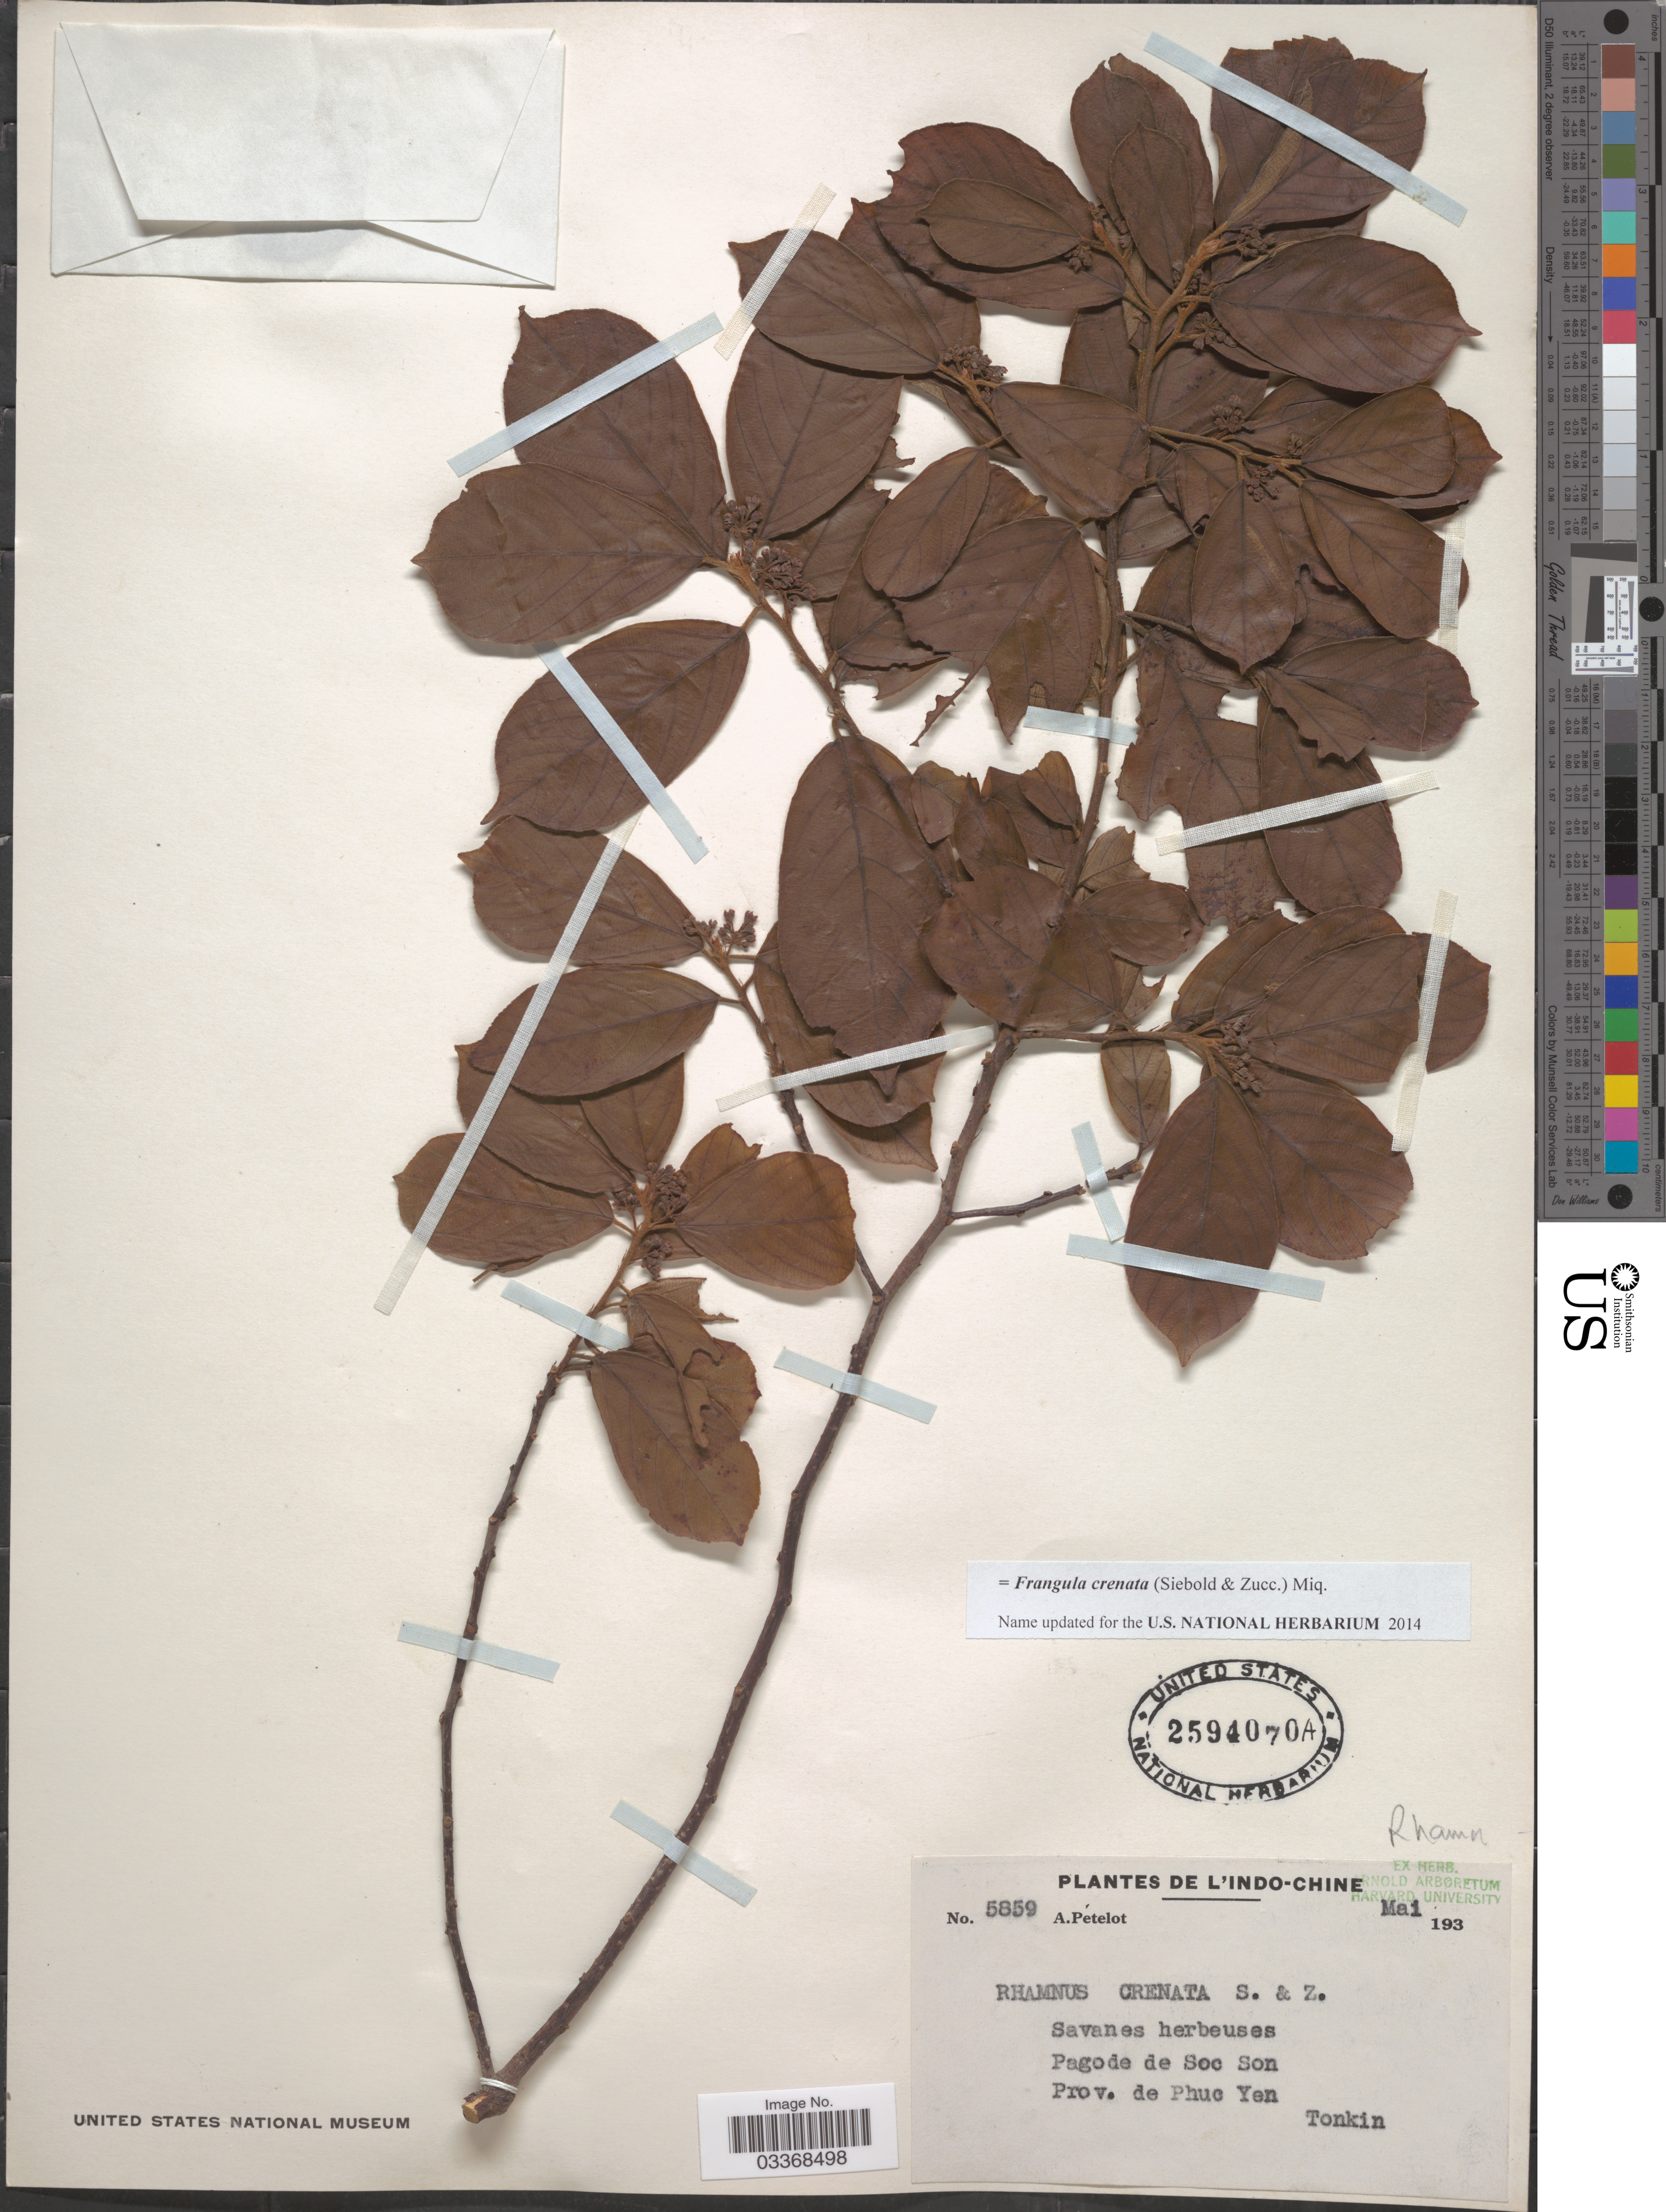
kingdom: Plantae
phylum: Tracheophyta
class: Magnoliopsida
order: Rosales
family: Rhamnaceae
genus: Frangula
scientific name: Frangula crenata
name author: (Siebold & Zucc.) Miq.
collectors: A. Petelot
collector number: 5859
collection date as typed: Mai 193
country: Vietnam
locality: L'Indo-Chine. Pagode de Soc Son. Prov. de Phuc Yen. Tonkin.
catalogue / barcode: US 2594070A